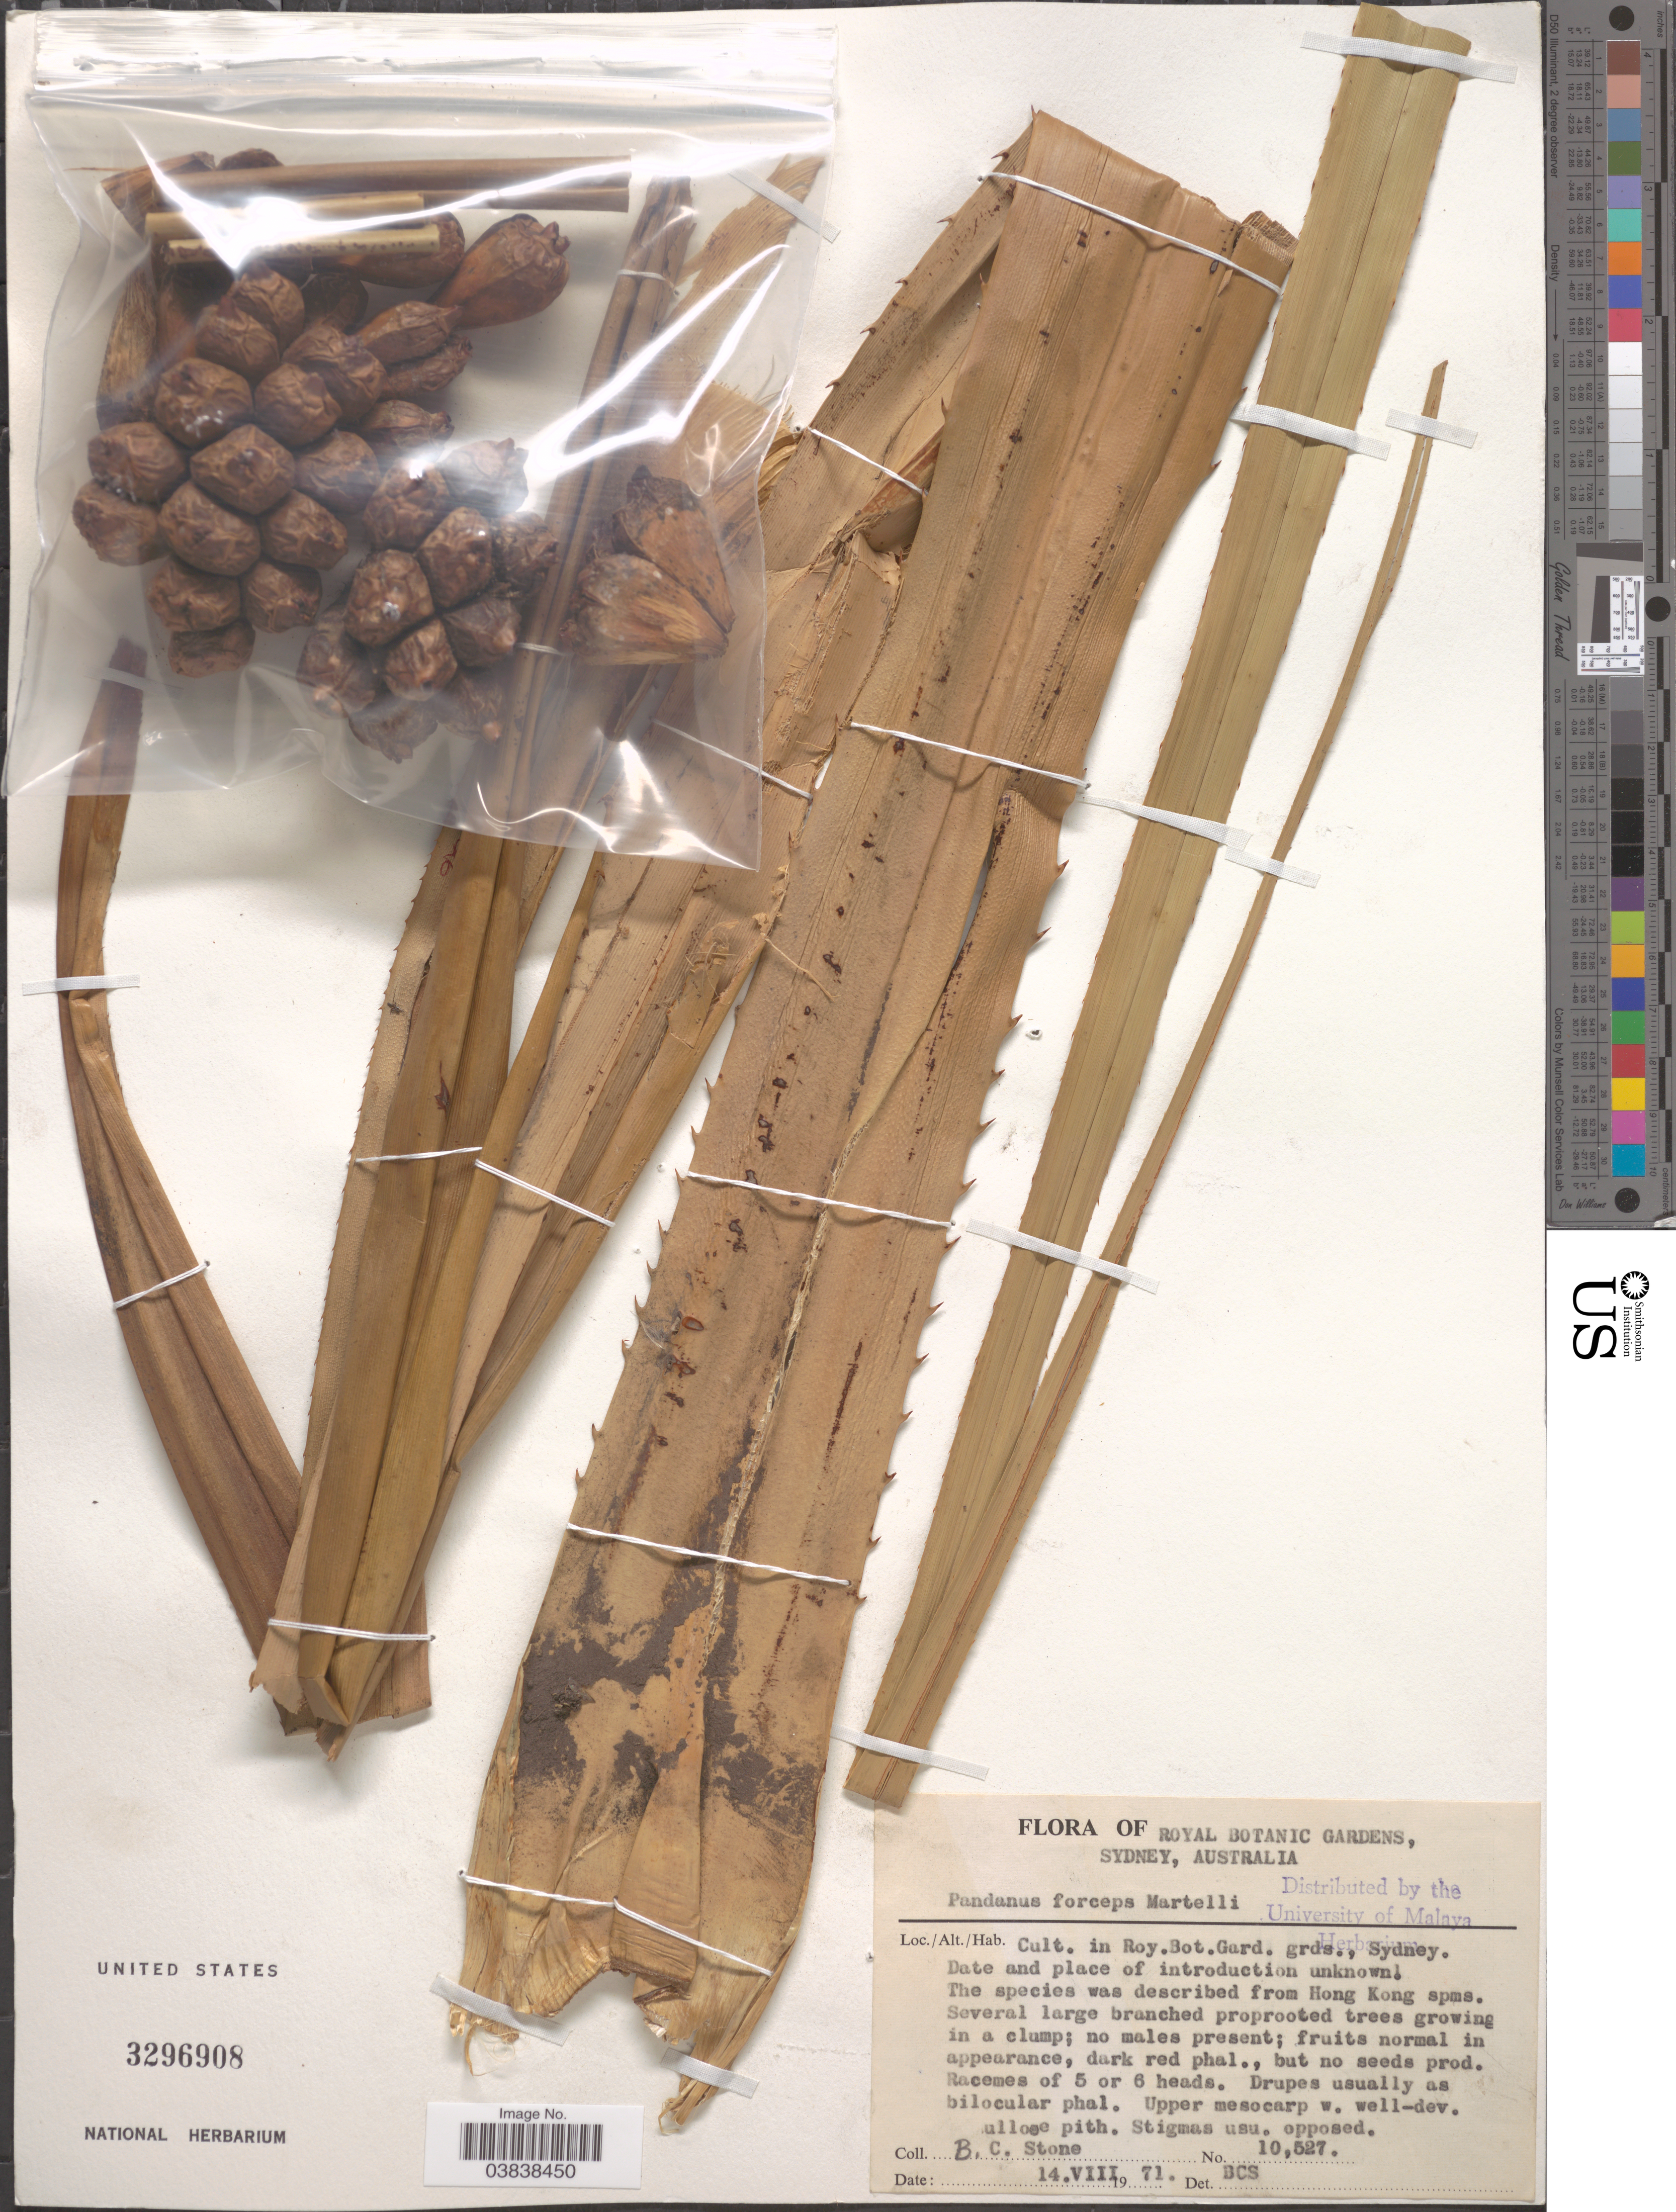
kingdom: Plantae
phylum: Tracheophyta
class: Liliopsida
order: Pandanales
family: Pandanaceae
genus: Pandanus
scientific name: Pandanus forceps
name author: Martelli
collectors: B. C. Stone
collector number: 10527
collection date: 1971-08-14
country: Australia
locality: In Royal Botanic Gardens grds., Sydney.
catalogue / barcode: US 3296908